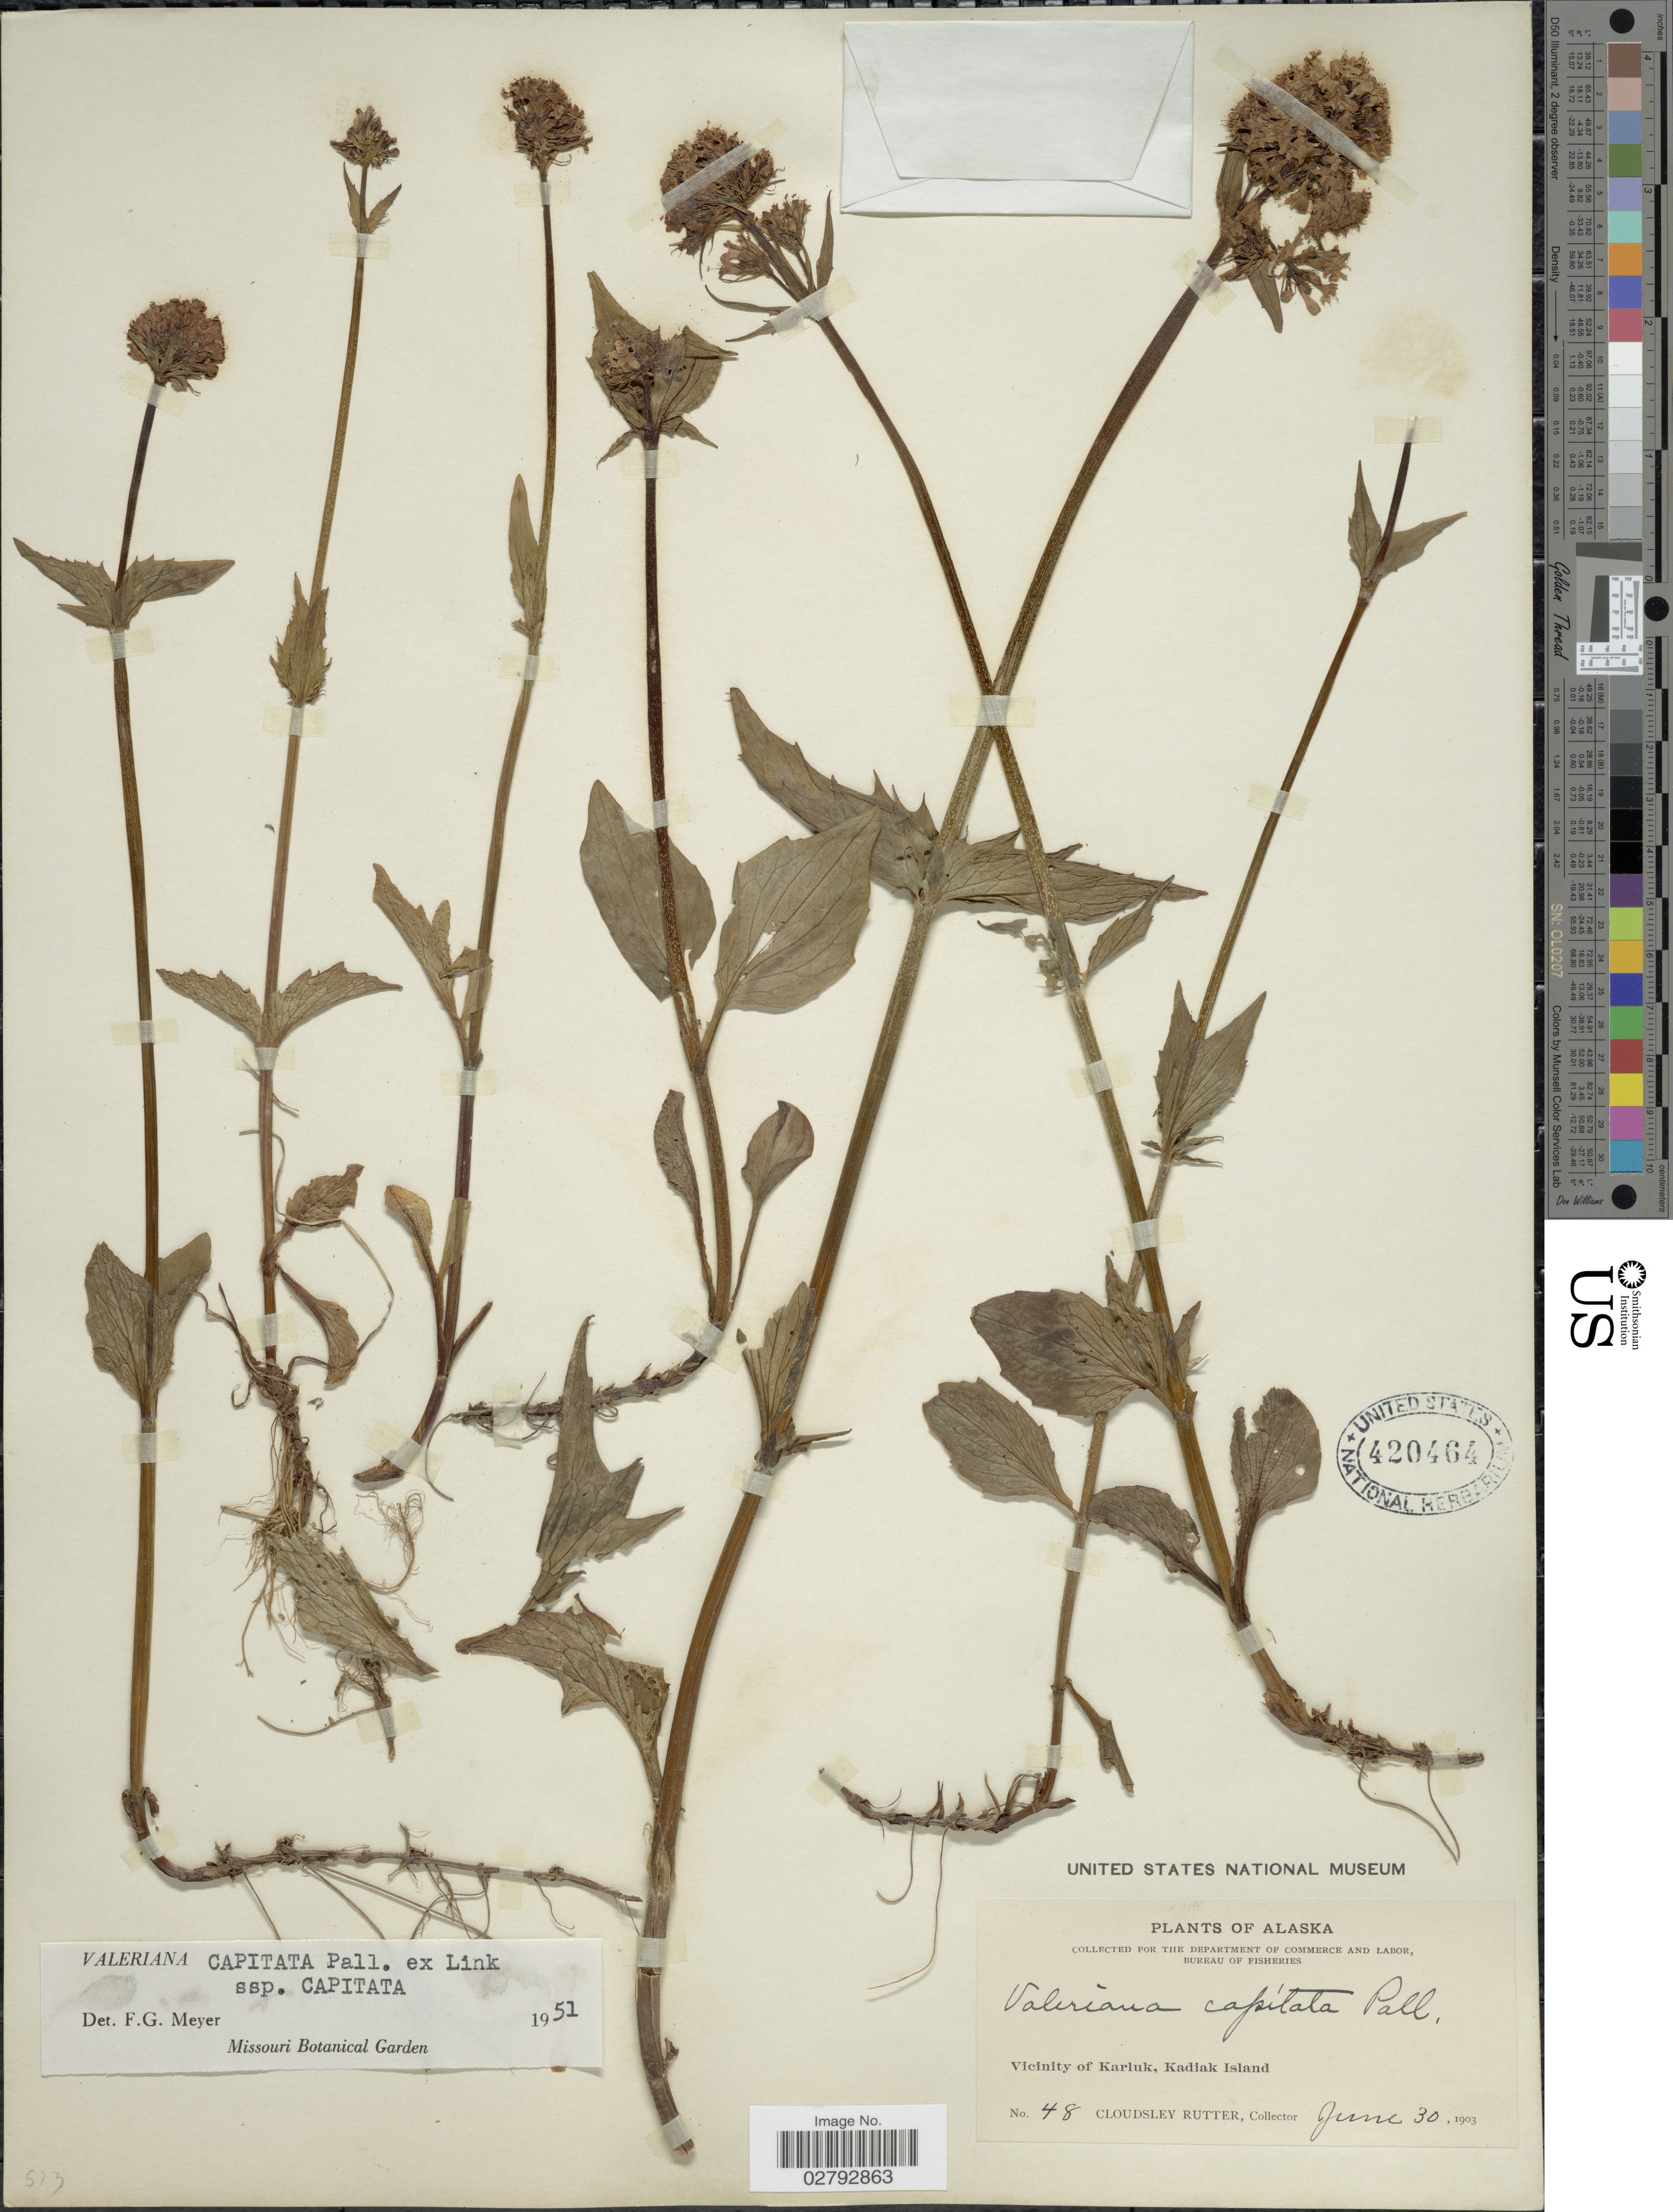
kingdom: Plantae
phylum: Tracheophyta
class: Magnoliopsida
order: Dipsacales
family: Caprifoliaceae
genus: Valeriana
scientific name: Valeriana capitata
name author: Link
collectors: C. Rutter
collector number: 48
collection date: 1903-06-30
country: United States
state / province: Alaska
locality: Vicinity of Karluk, Kadiak Island.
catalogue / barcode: US 420464